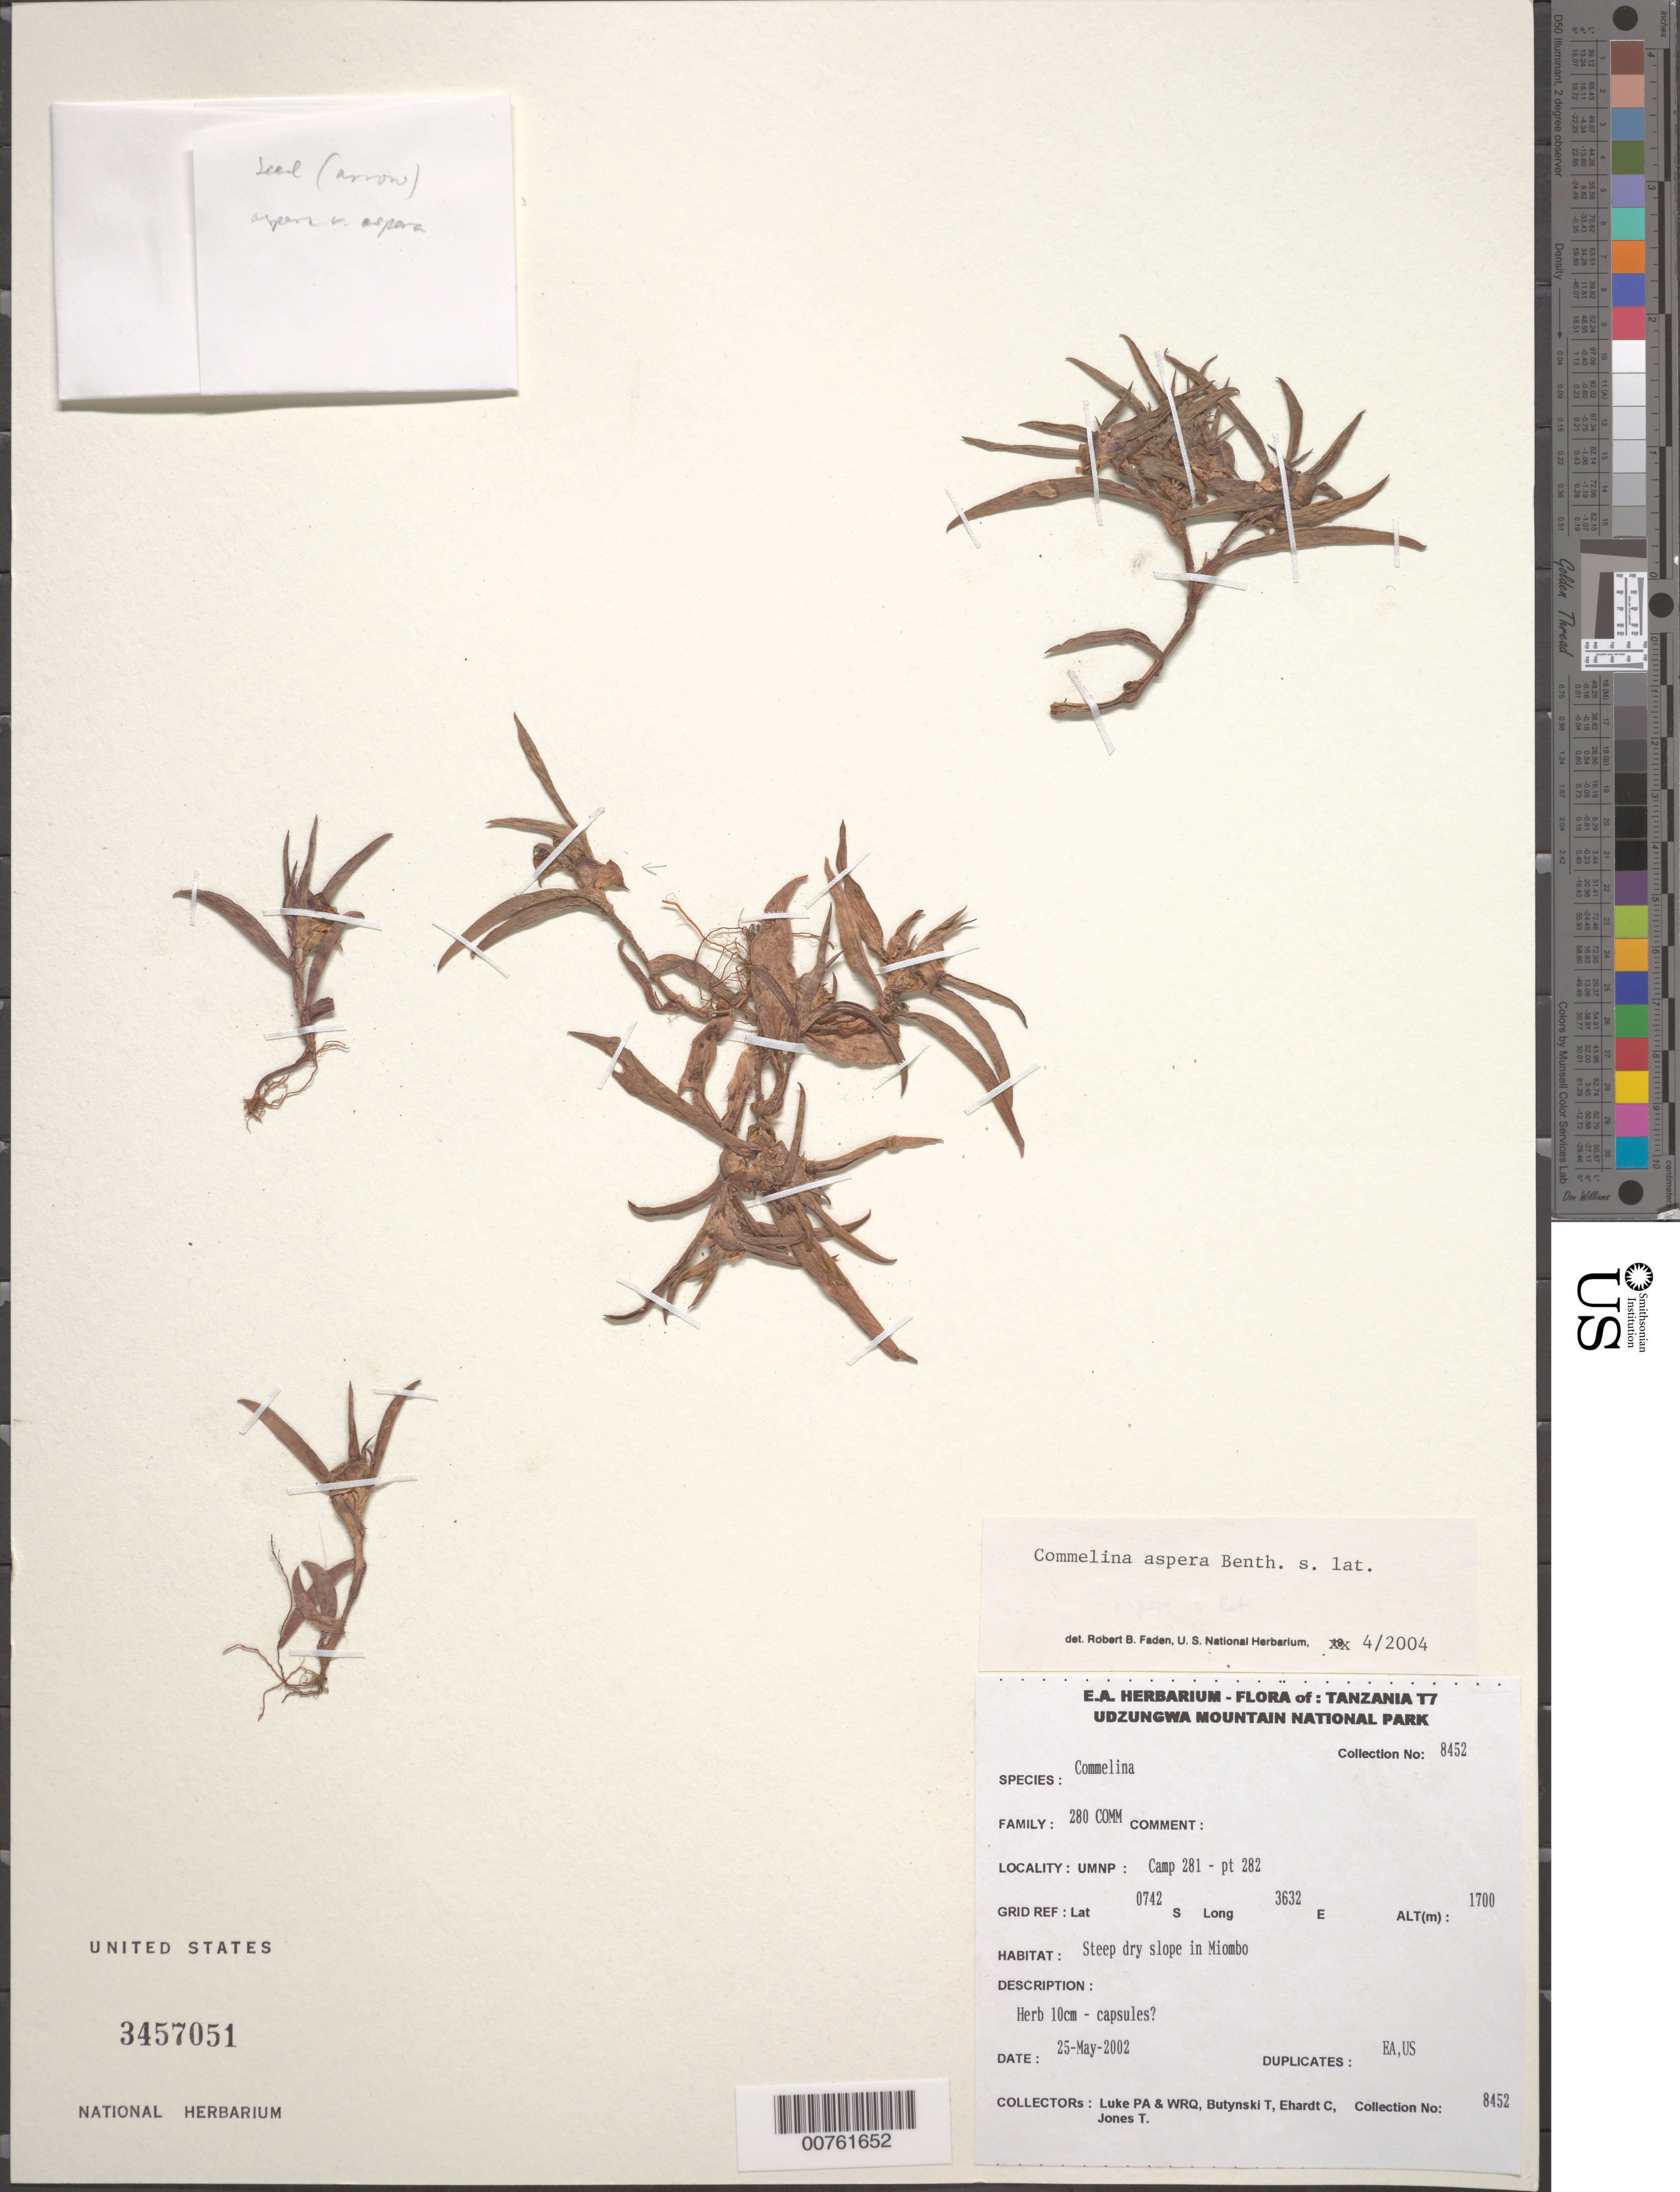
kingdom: Plantae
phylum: Tracheophyta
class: Liliopsida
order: Commelinales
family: Commelinaceae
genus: Commelina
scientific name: Commelina aspera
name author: G. Don ex Benth.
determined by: Faden, Robert B., (US), Smithsonian Institution - National Museum of Natural History (UNITED STATES)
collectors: P. Luke, Q. Luke, T. Butynski, C. Ehardt & T. Jones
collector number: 8452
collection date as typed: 25 May 2002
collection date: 2002-05-25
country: Tanzania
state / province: Iringa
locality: Udzungwa Mountain National Park; Camp 281 - pt 282.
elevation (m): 1700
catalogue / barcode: US 3457051